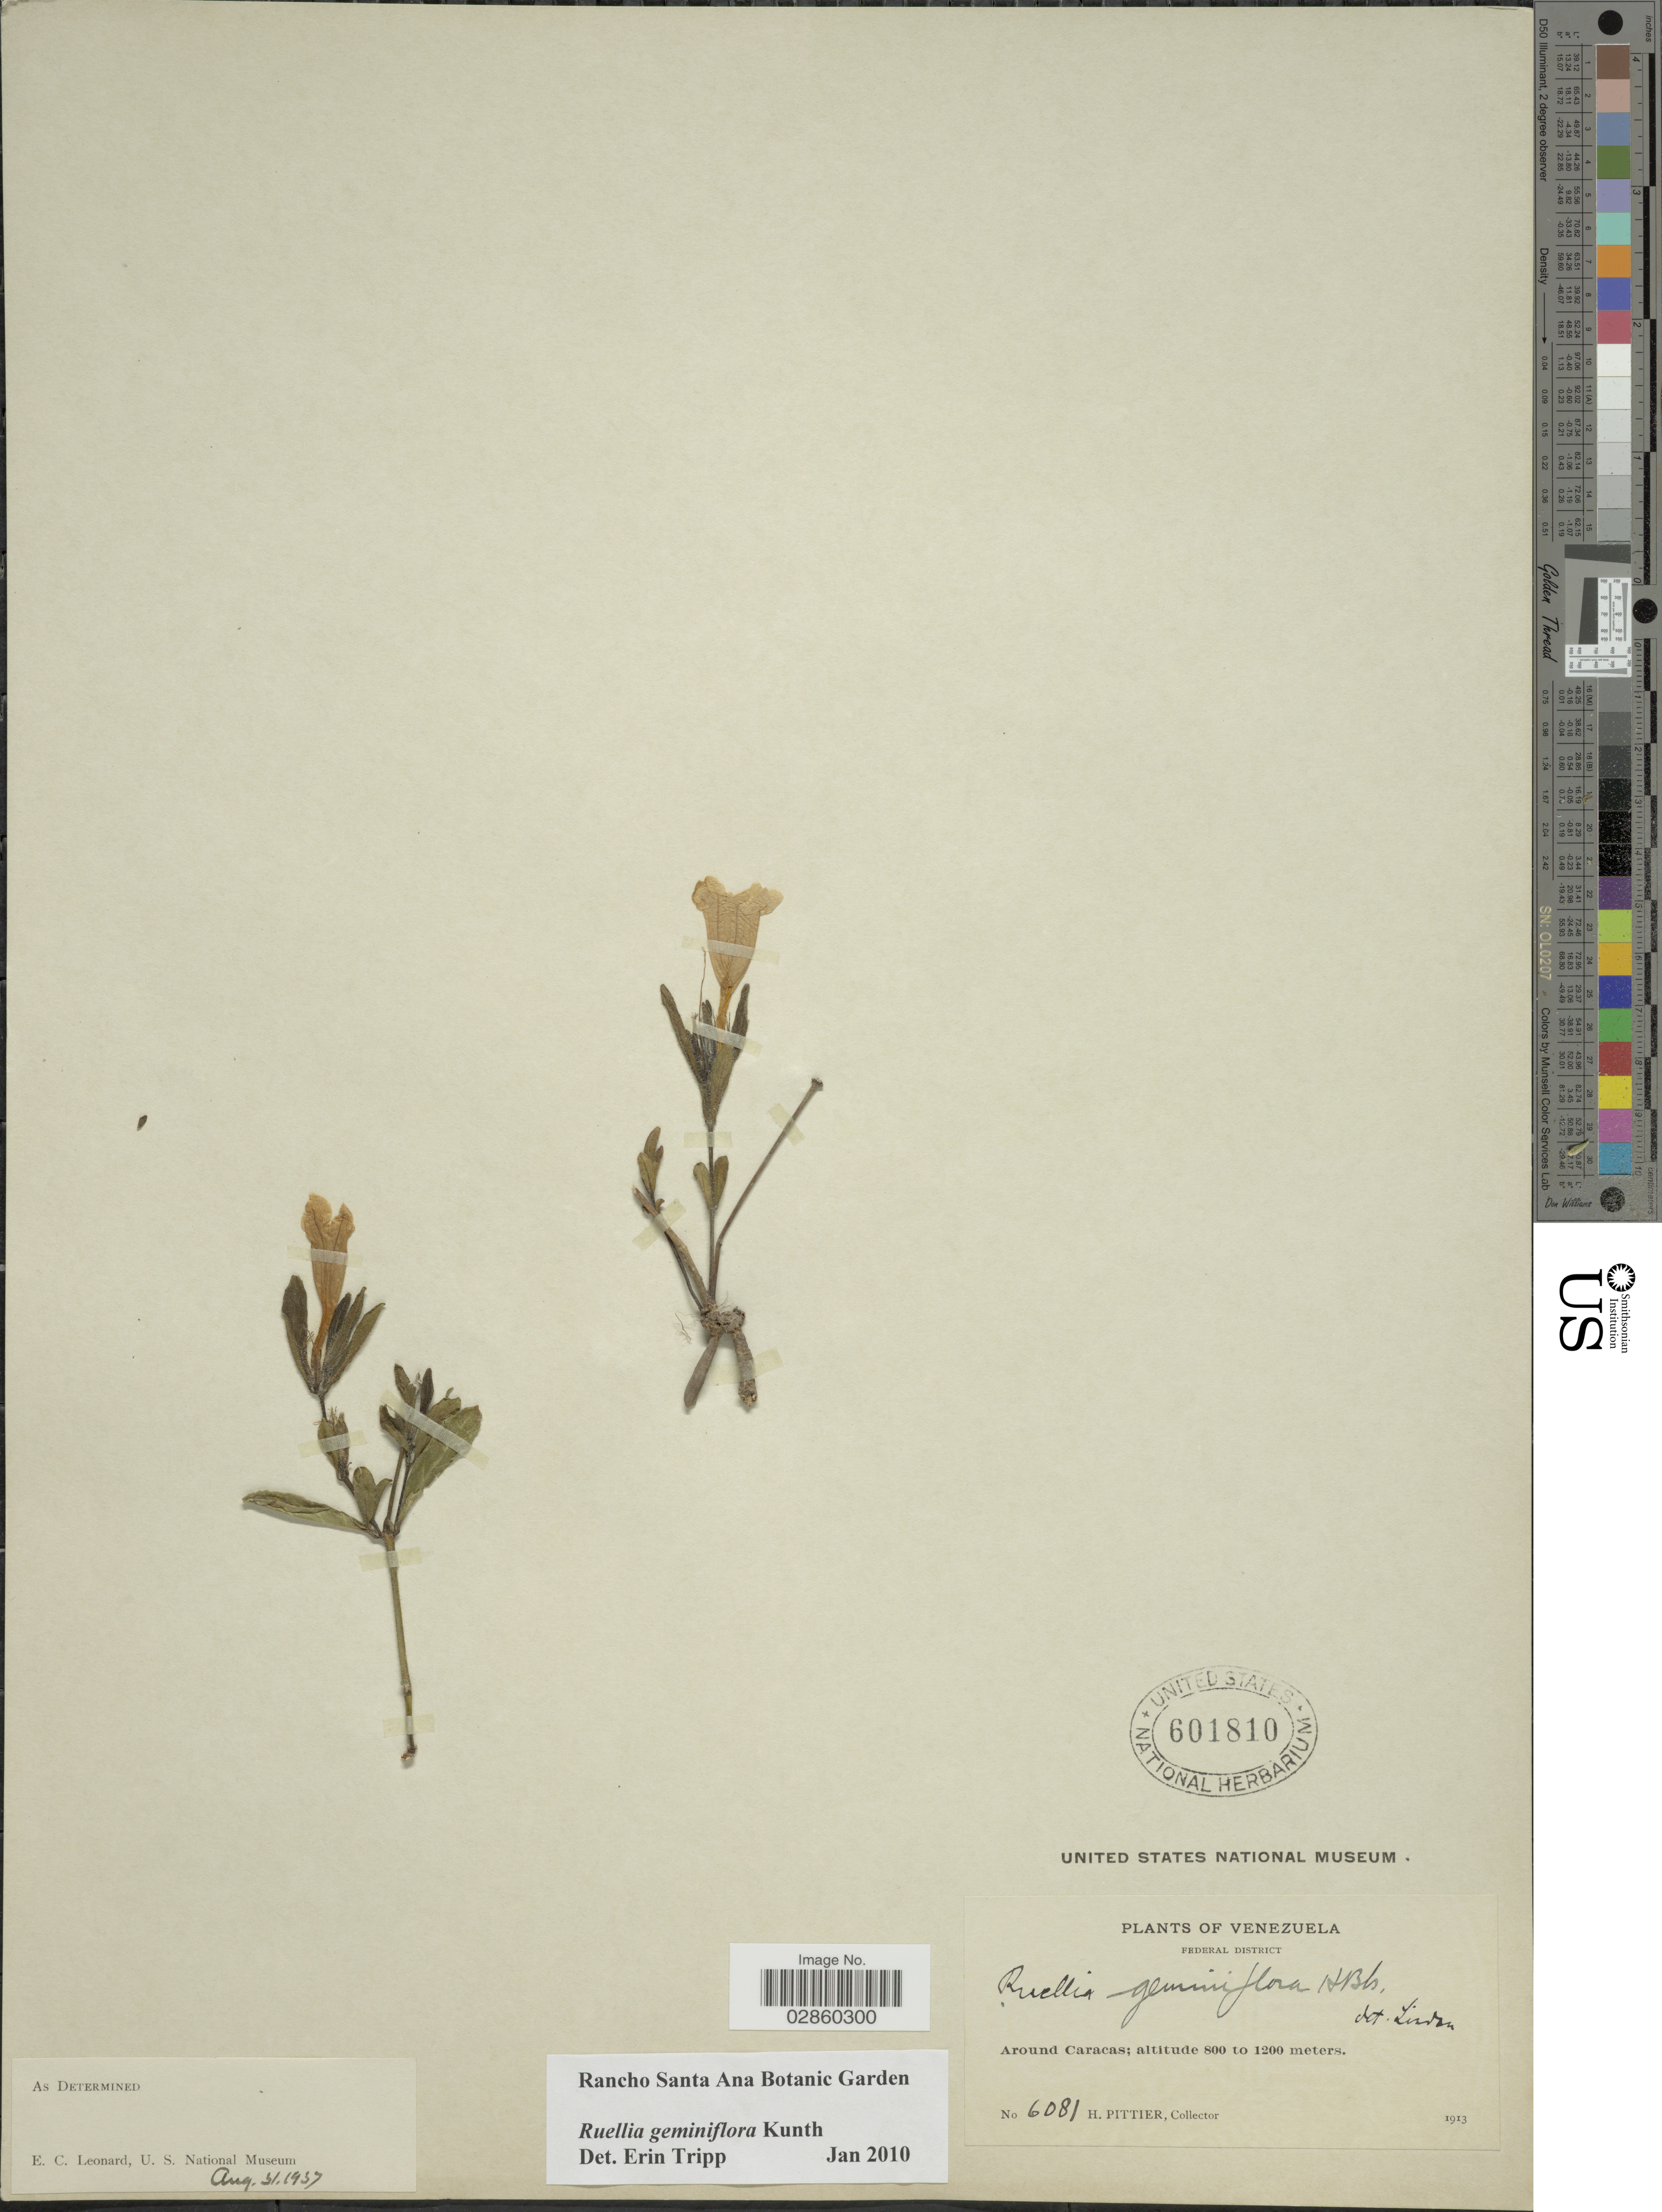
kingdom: Plantae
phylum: Tracheophyta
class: Magnoliopsida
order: Lamiales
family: Acanthaceae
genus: Ruellia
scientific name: Ruellia geminiflora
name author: Kunth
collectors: H. F. Pittier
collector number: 6081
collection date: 1913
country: Venezuela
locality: Federal District, Around Caracas.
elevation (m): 800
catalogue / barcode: US 601810